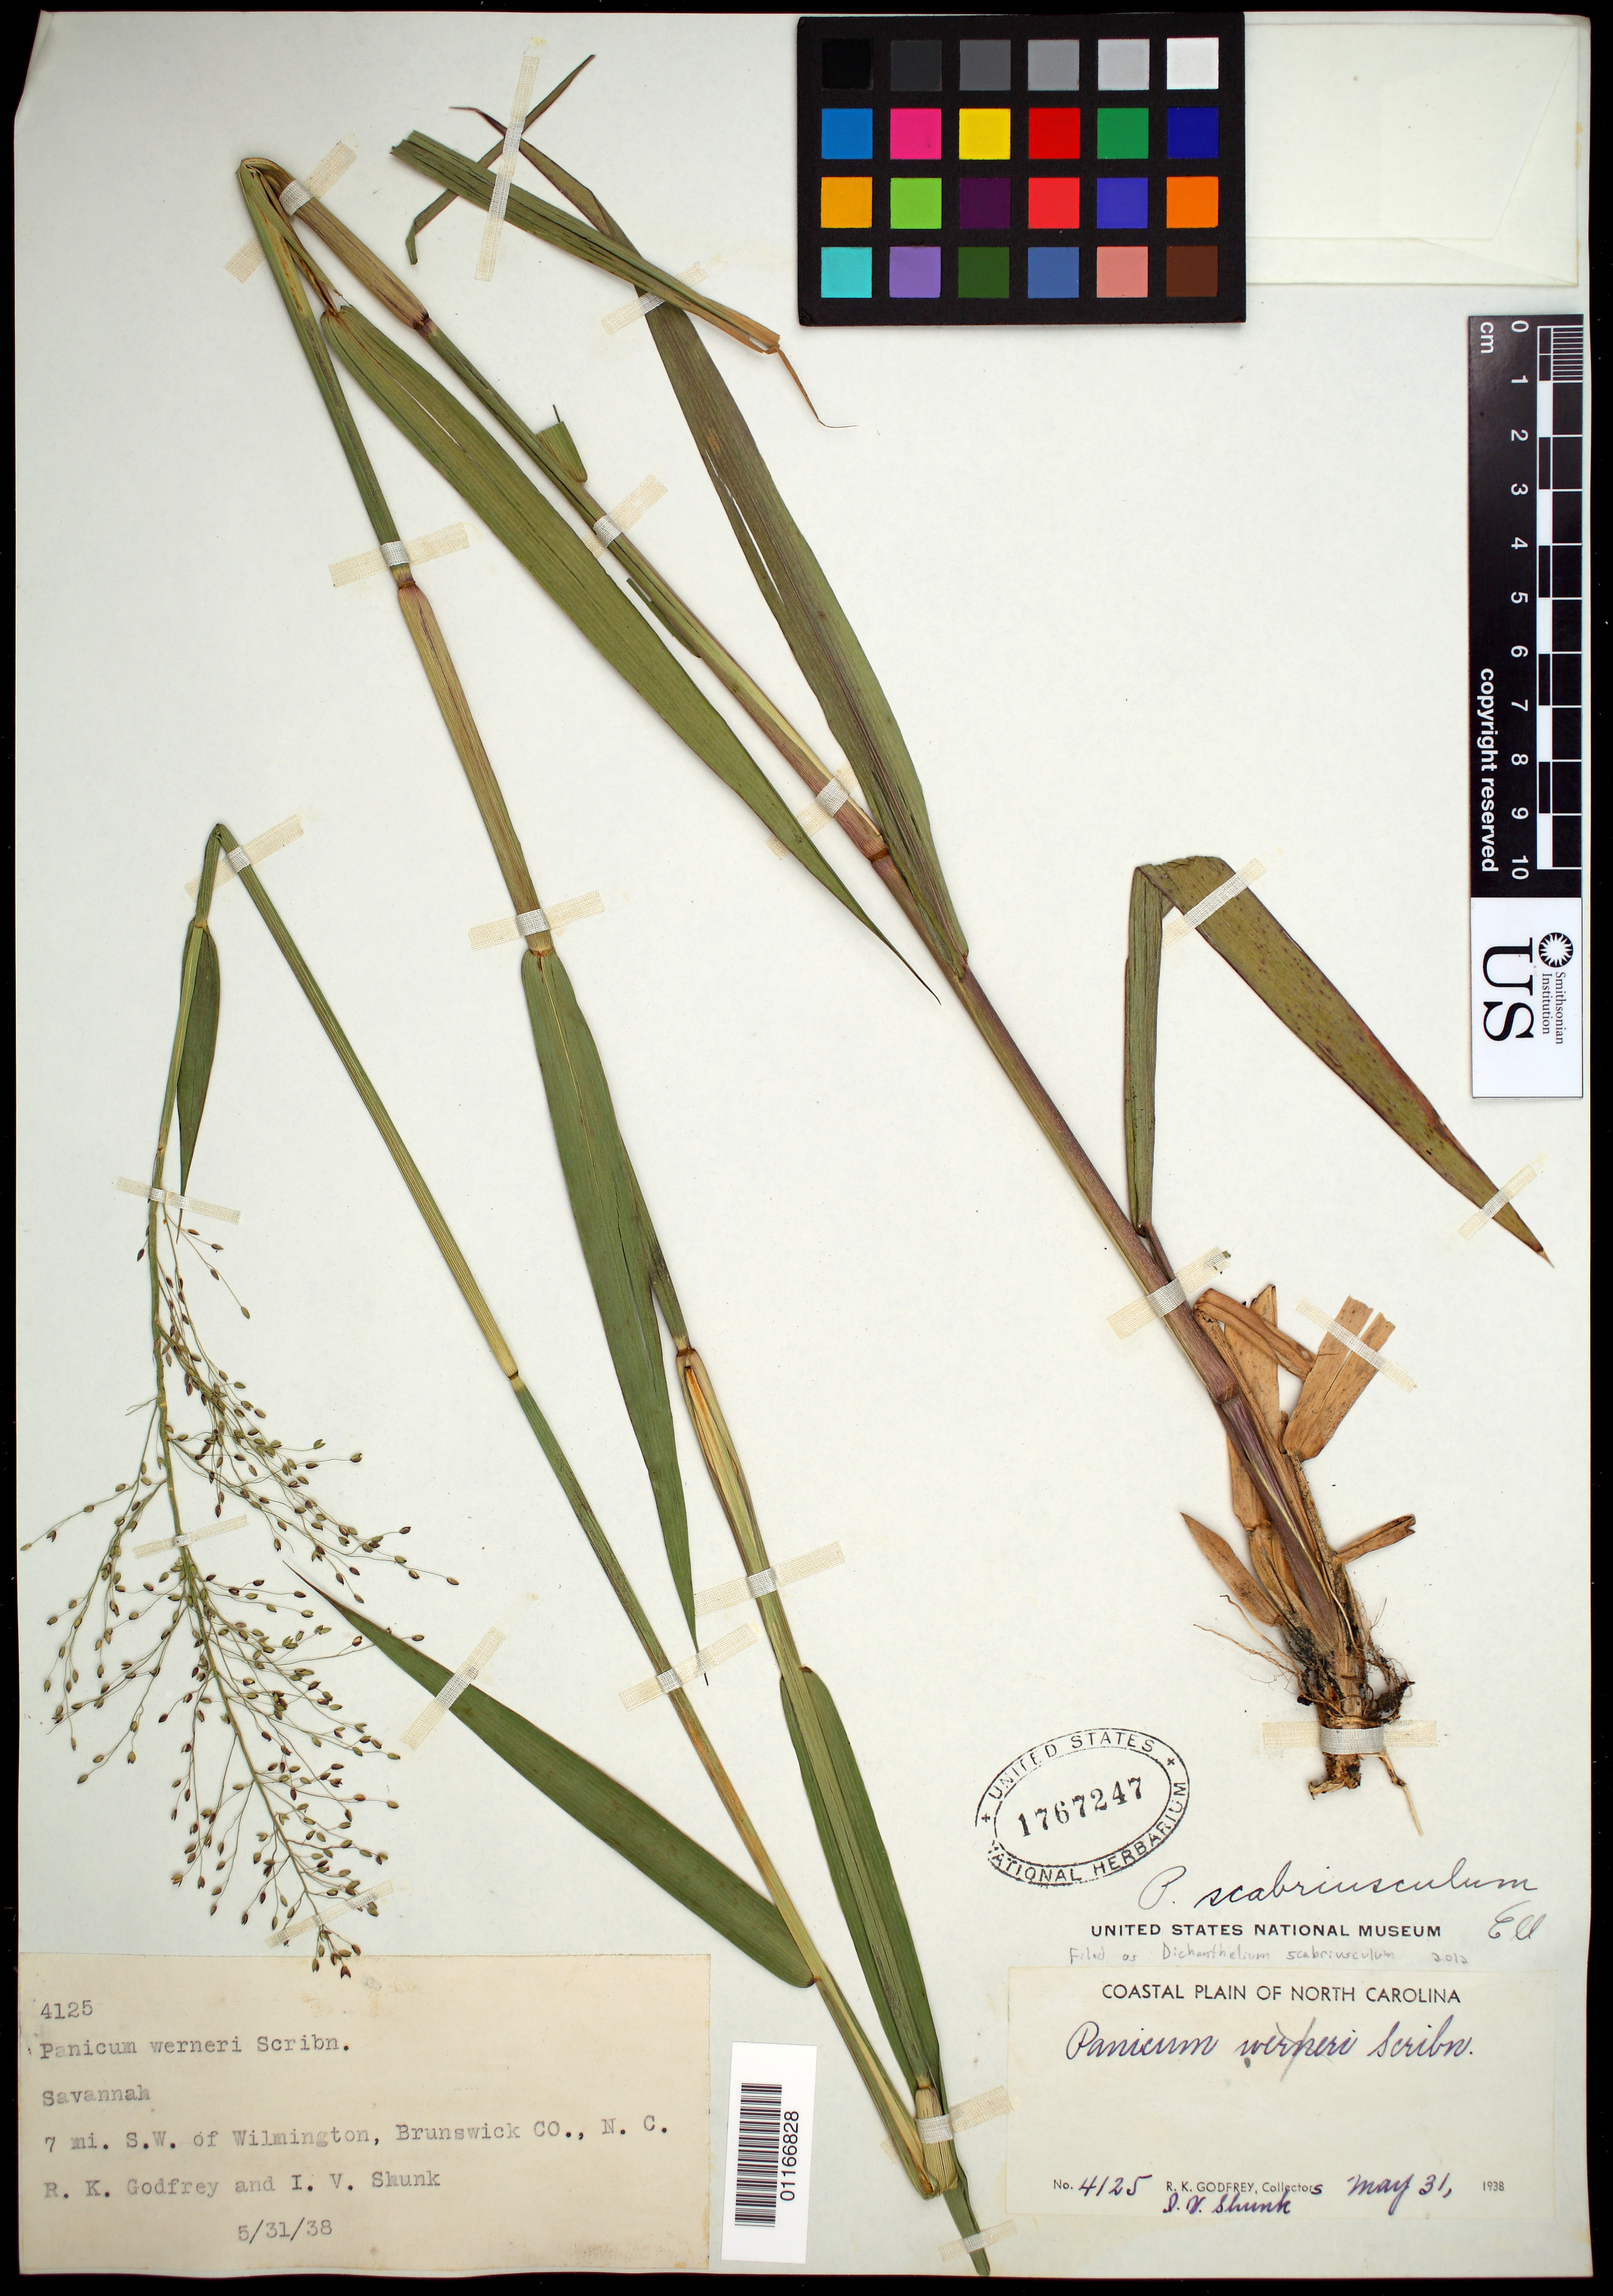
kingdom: Plantae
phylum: Tracheophyta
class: Liliopsida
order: Poales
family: Poaceae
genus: Dichanthelium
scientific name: Dichanthelium scabriusculum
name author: (Elliott) Gould & C.A. Clark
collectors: R. K. Godfrey & I. Shunk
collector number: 4125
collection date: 1938-05-31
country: United States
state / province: North Carolina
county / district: Brunswick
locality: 7 miles SW of Wilmington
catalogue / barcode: US 1767247